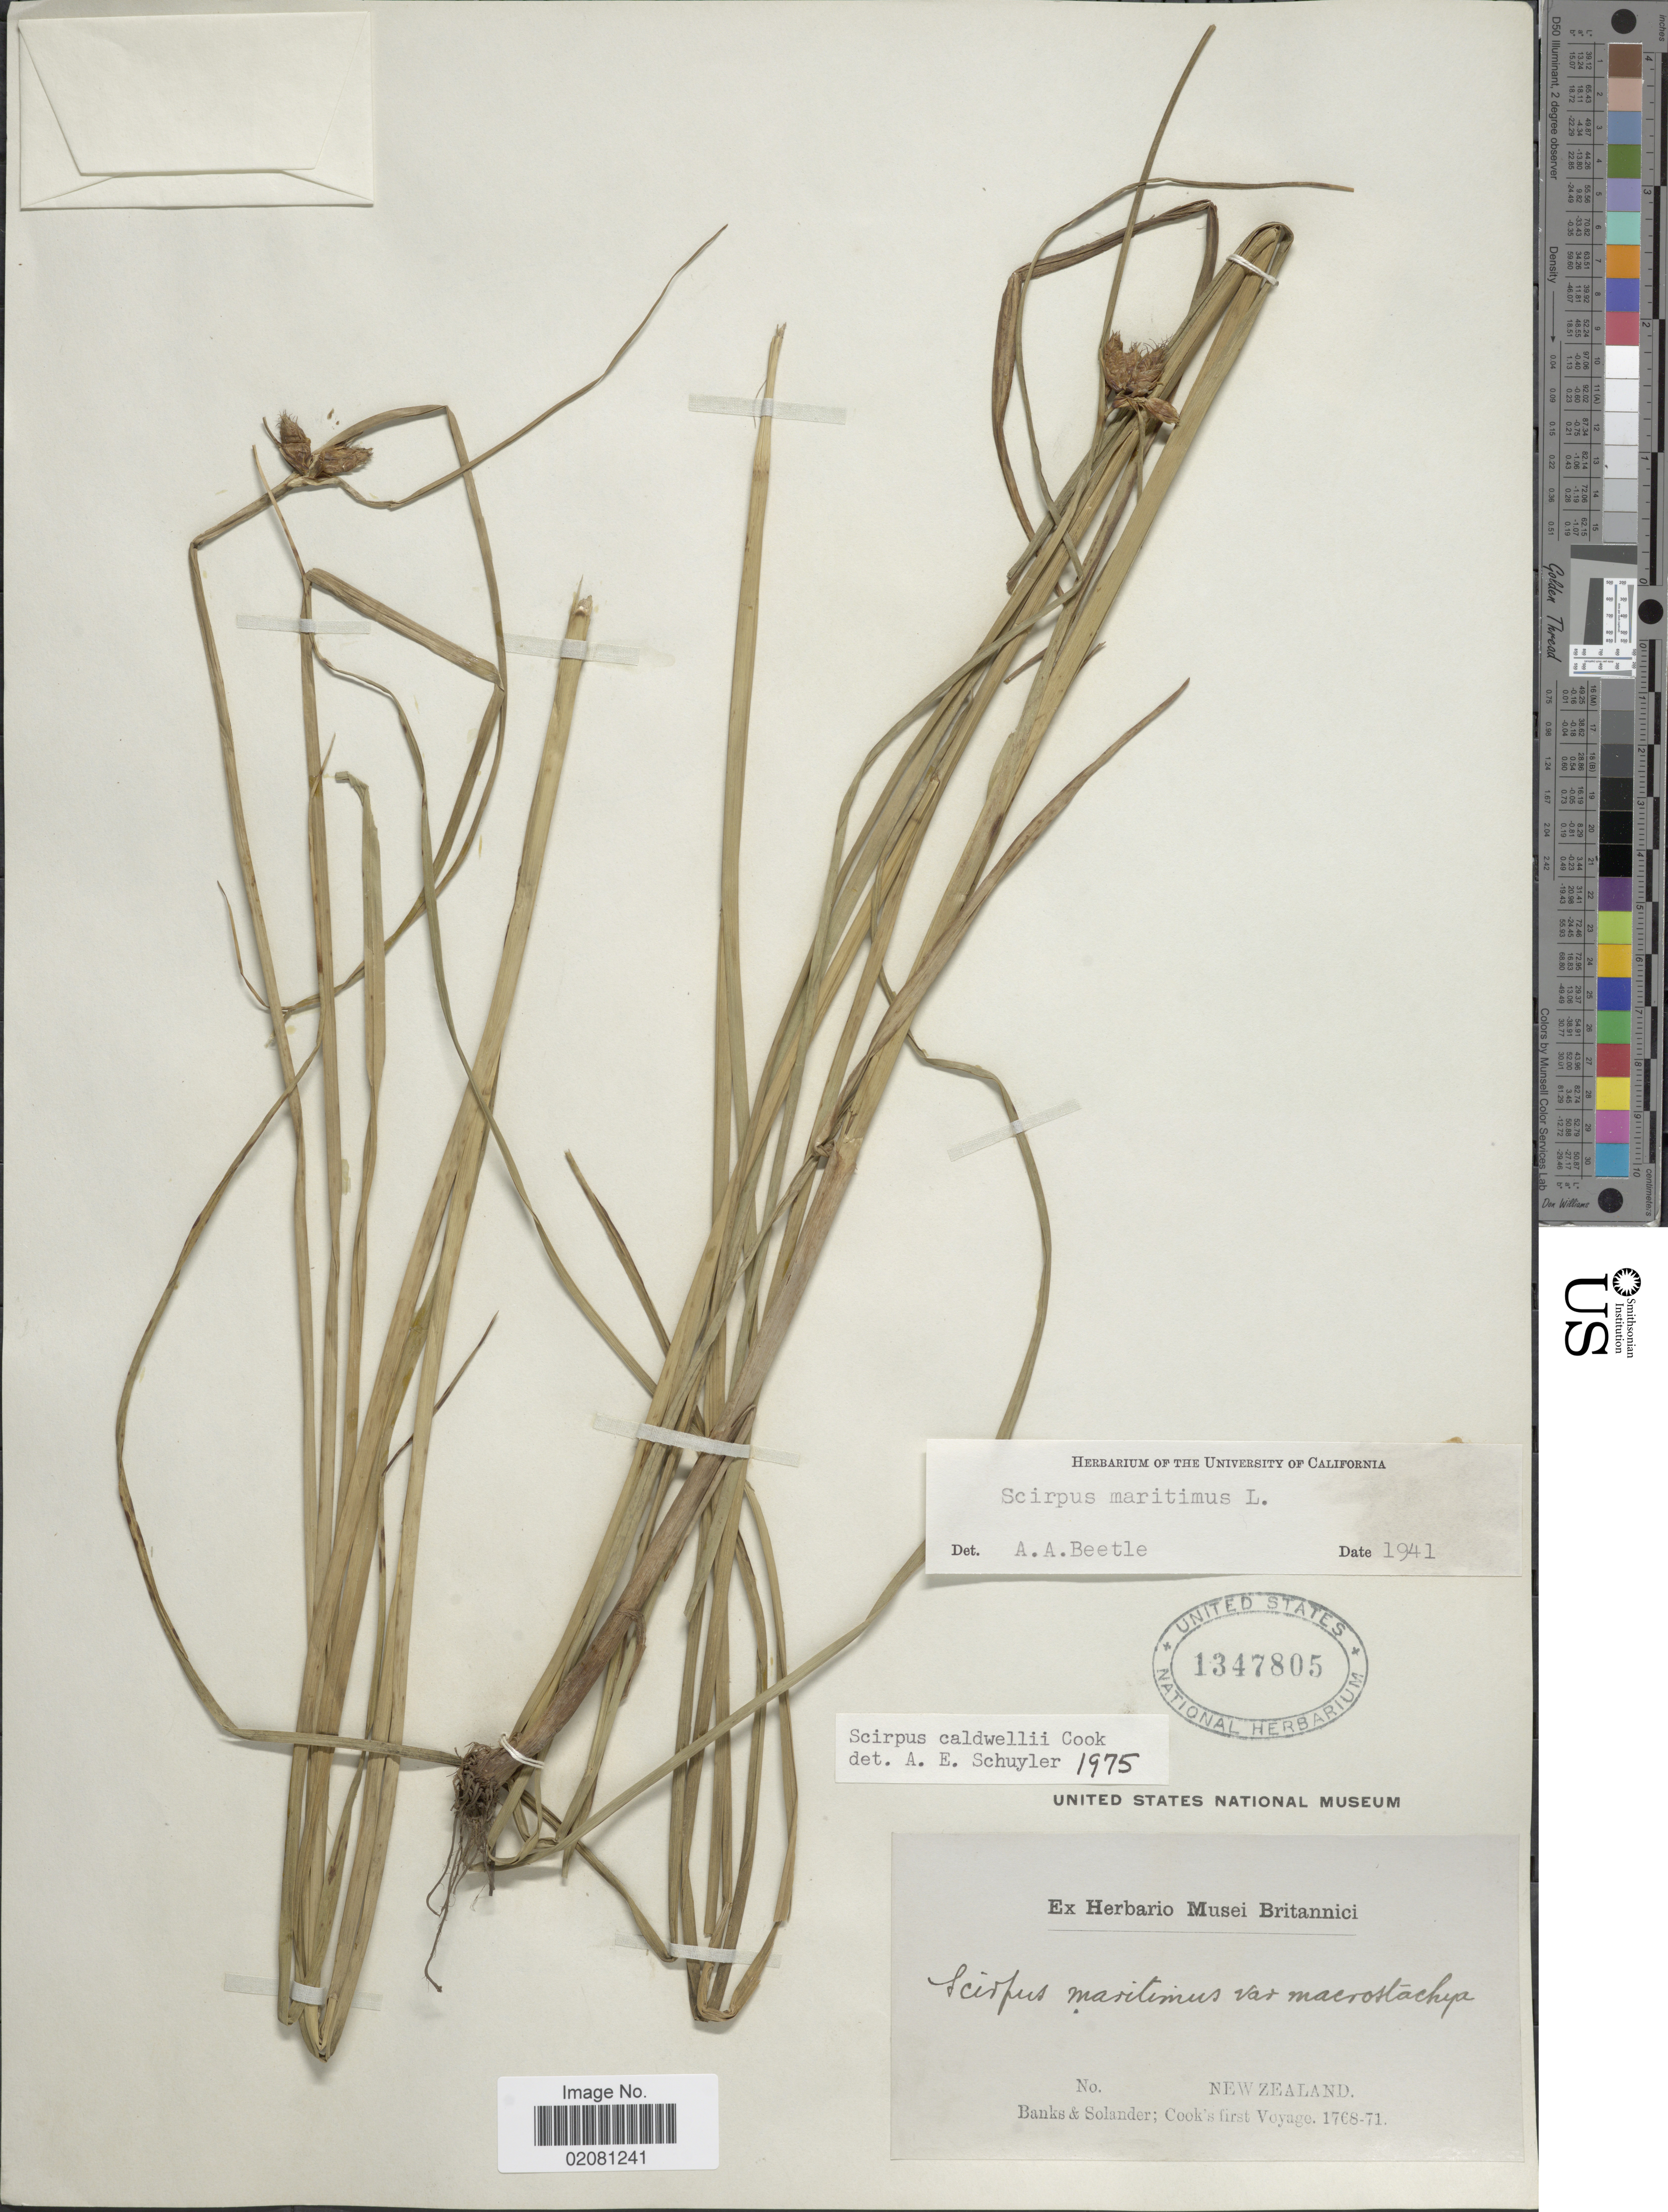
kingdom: Plantae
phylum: Tracheophyta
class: Liliopsida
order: Poales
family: Cyperaceae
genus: Bolboschoenus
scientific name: Bolboschoenus caldwellii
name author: (V.J. Cook) Soják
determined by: Strong, Mark T., (BOT), Smithsonian Institution - National Museum of Natural History (UNITED STATES)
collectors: -- Banks & -- Solander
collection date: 1768/1771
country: New Zealand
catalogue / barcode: US 1347805